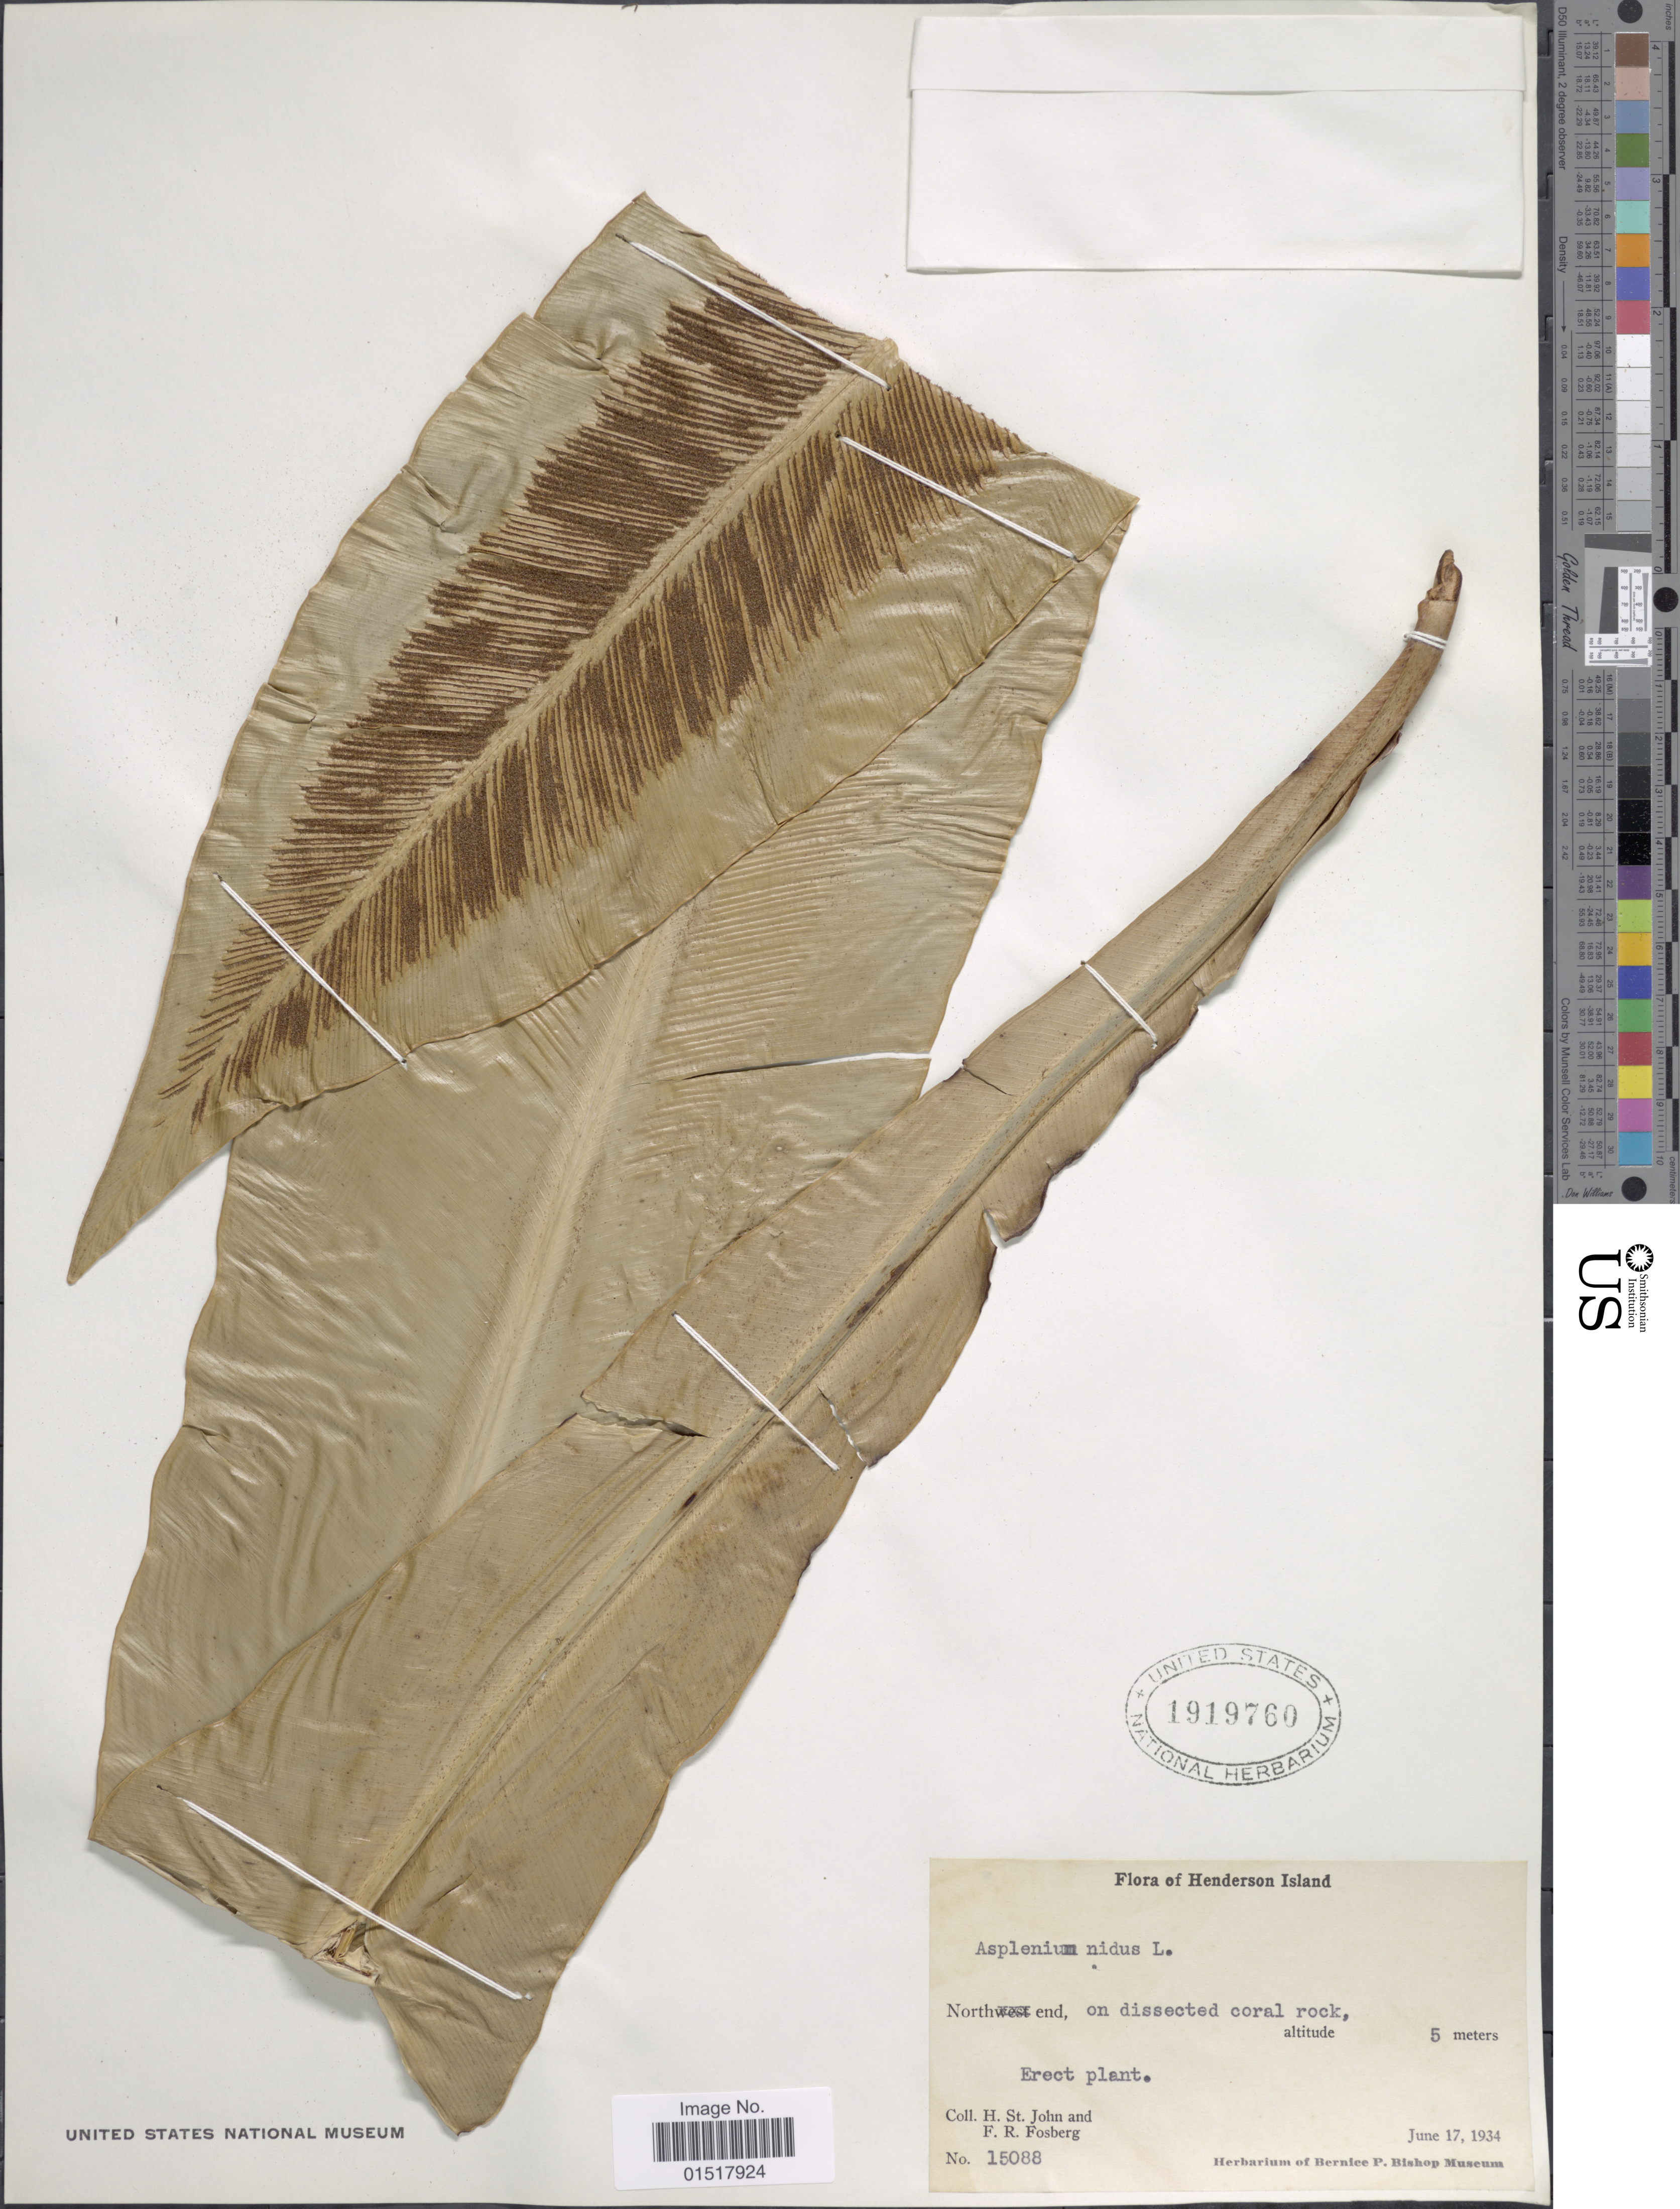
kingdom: Plantae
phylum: Tracheophyta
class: Polypodiopsida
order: Polypodiales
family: Aspleniaceae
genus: Asplenium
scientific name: Asplenium australasicum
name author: (Sm.) Hook.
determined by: Florence, J.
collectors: H. St. John & F. R. Fosberg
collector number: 15088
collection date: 1934-06-17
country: Pitcairn Islands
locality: Henderson Island. North end, on dissected coral rock.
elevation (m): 5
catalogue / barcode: US 1919760